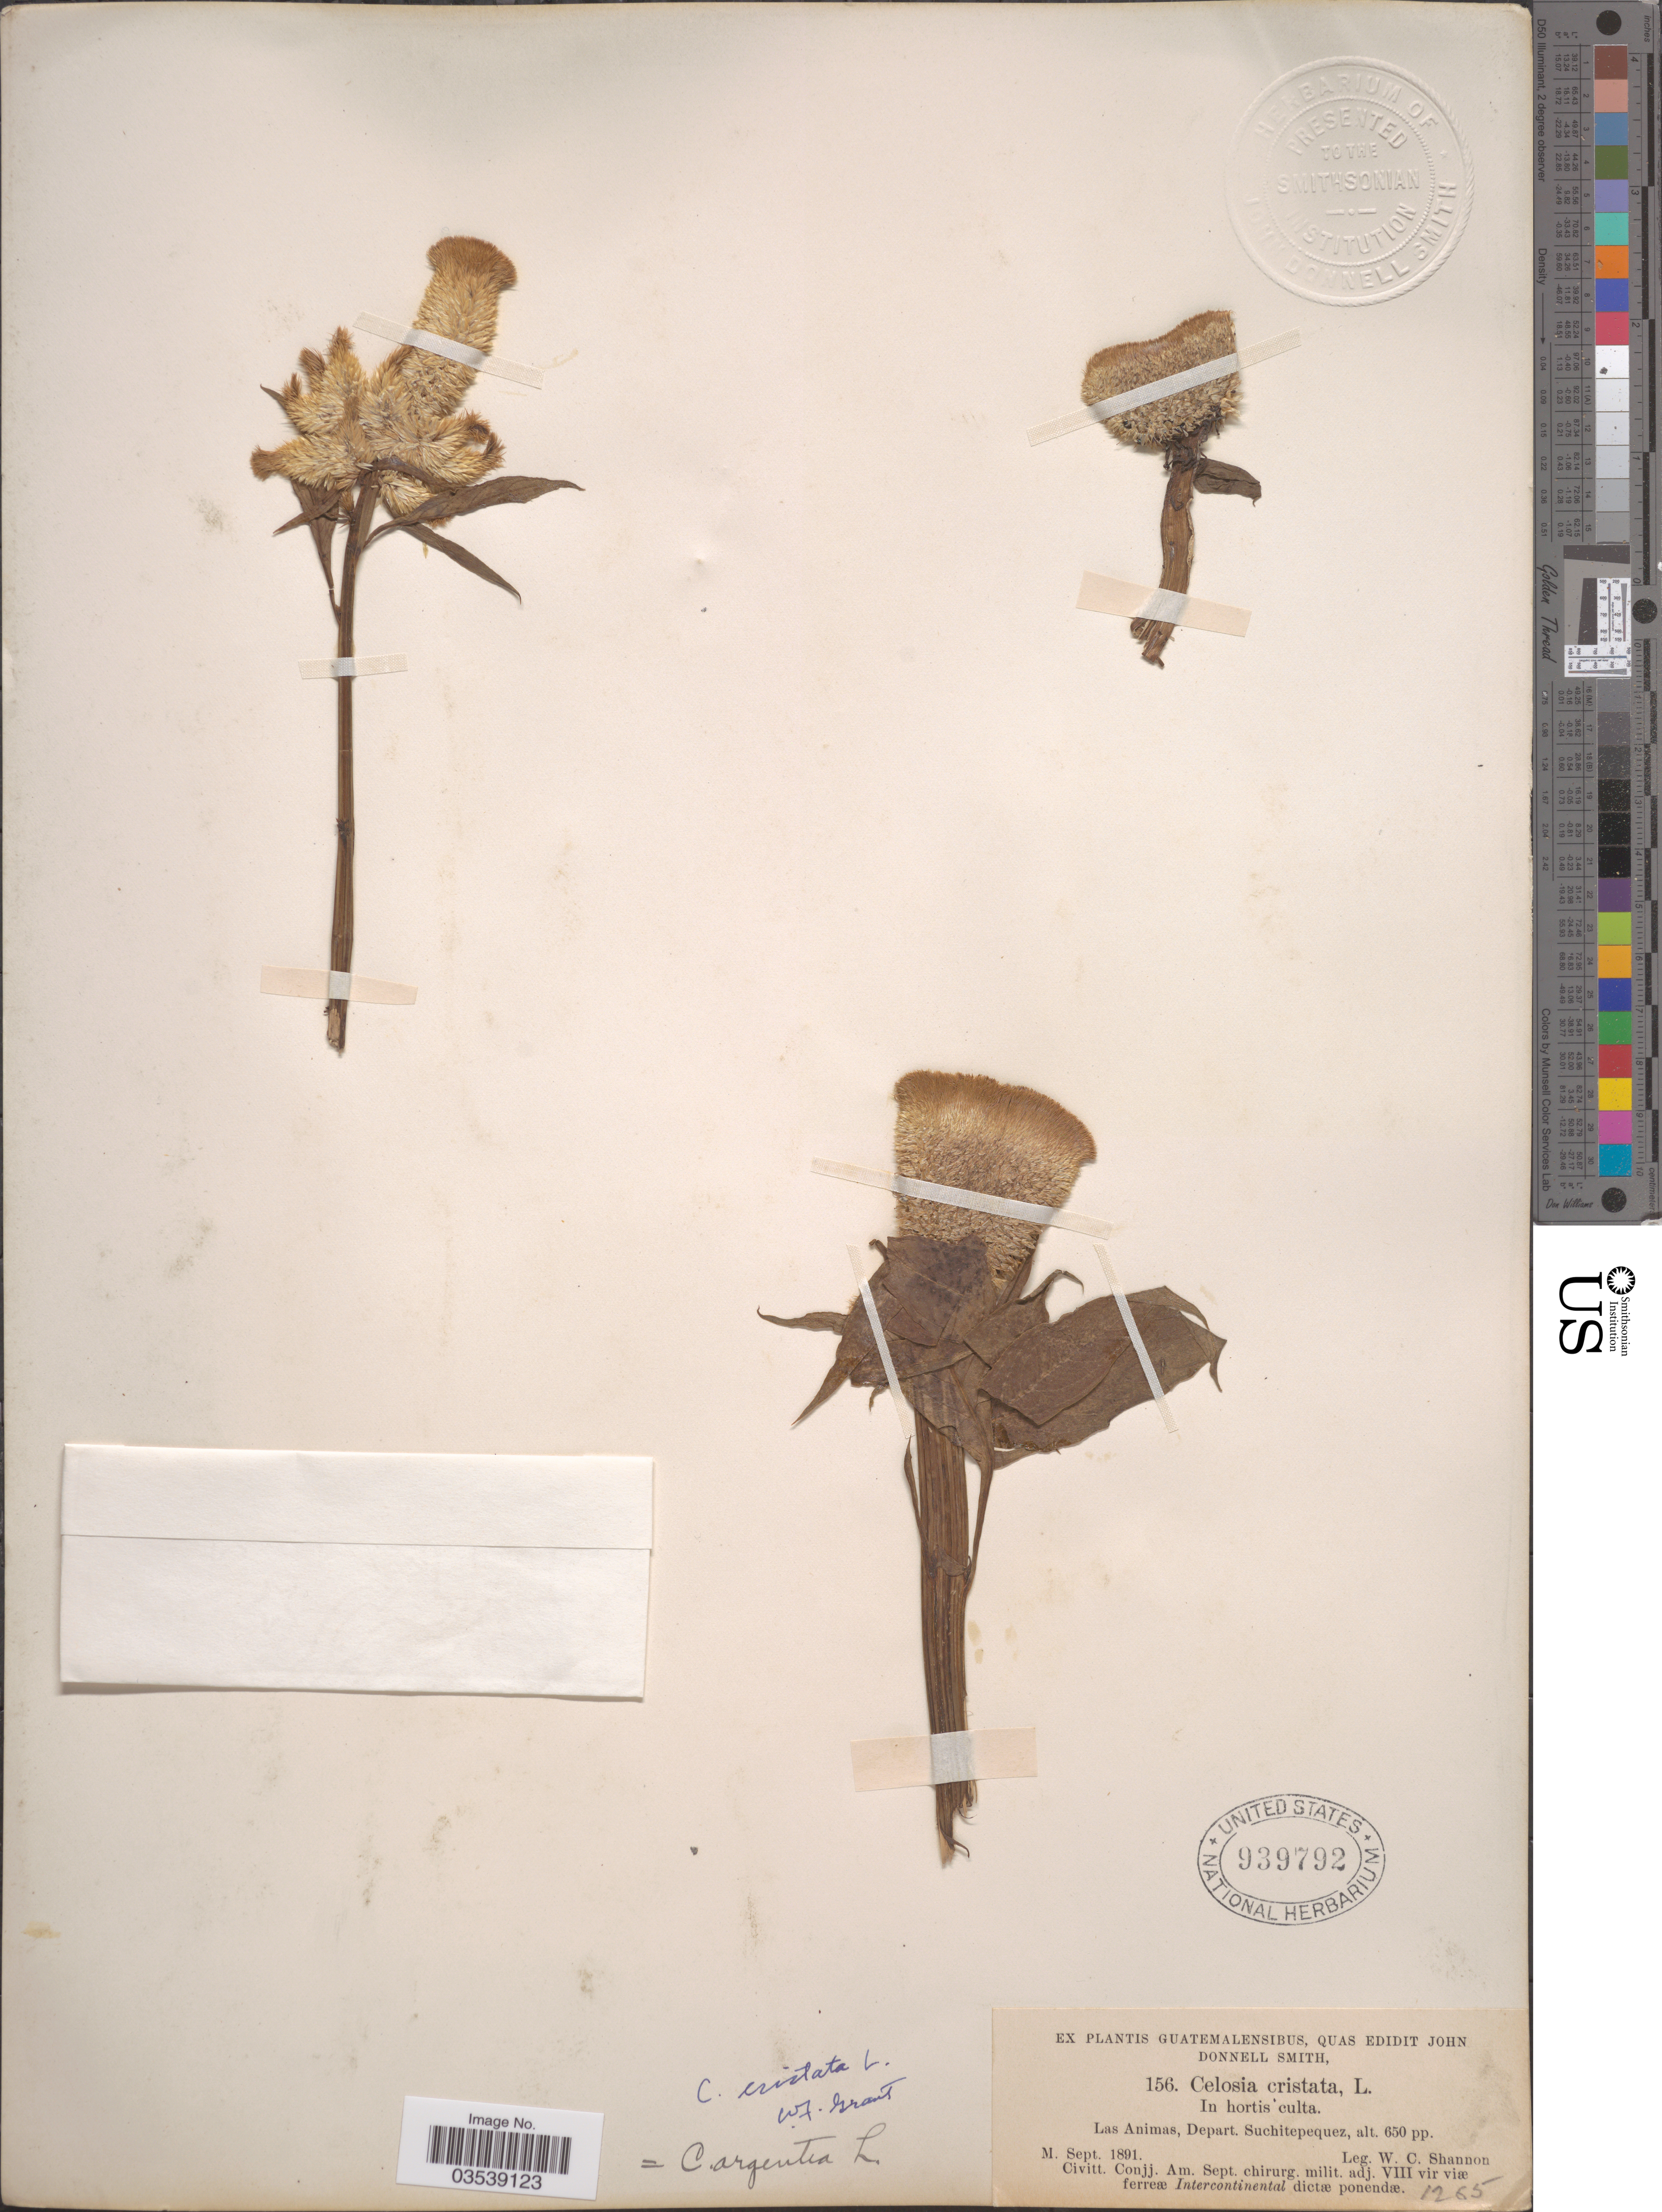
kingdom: Plantae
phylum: Tracheophyta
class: Magnoliopsida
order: Caryophyllales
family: Amaranthaceae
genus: Celosia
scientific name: Celosia cristata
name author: L.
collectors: W. C. Shannon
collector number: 156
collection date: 1891-09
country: Guatemala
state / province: Suchitepéquez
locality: Las Animas, Depart. Suchitepequez.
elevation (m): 198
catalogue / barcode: US 939792